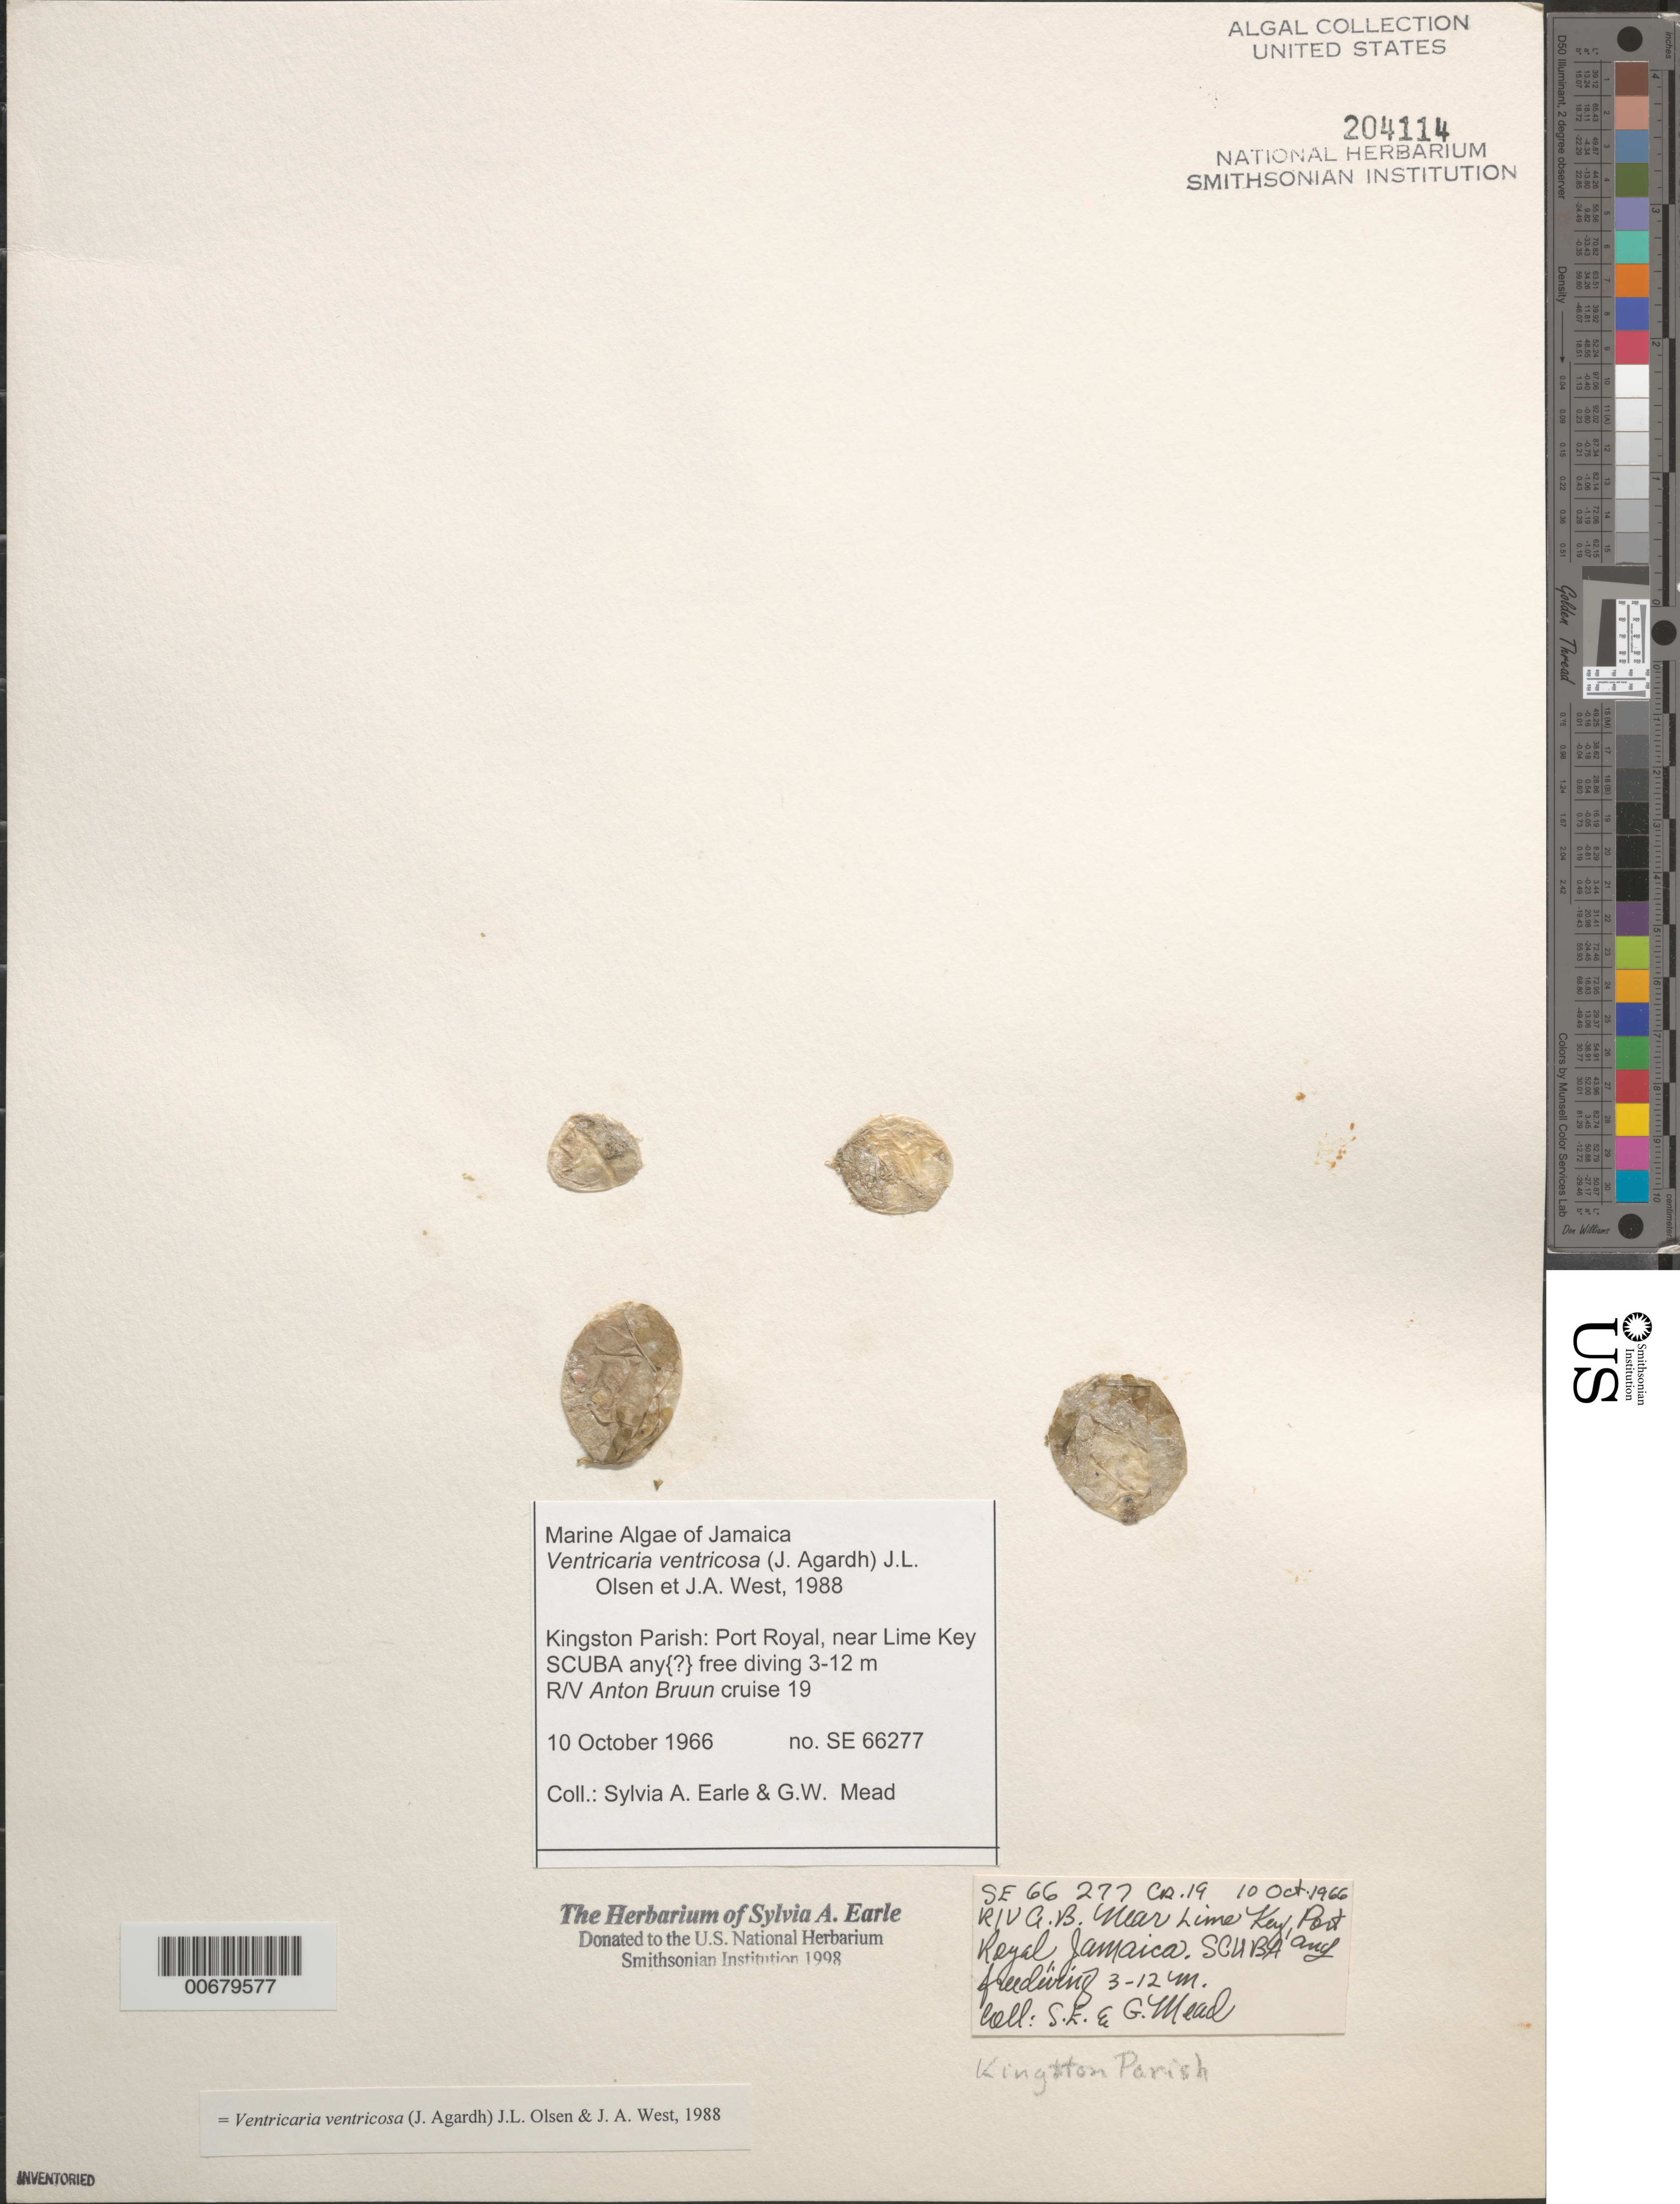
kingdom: Plantae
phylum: Chlorophyta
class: Ulvophyceae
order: Siphonocladales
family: Valoniaceae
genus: Valonia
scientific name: Valonia ventricosa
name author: J. Agardh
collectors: S. A. Earle & G. W. Mead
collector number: SE 66277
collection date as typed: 10 Oct 1966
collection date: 1966-10-10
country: Jamaica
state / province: Kingston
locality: Port Royal, near Lime Key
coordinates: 17 55.1'N, 76 49.2'W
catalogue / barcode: US 204114